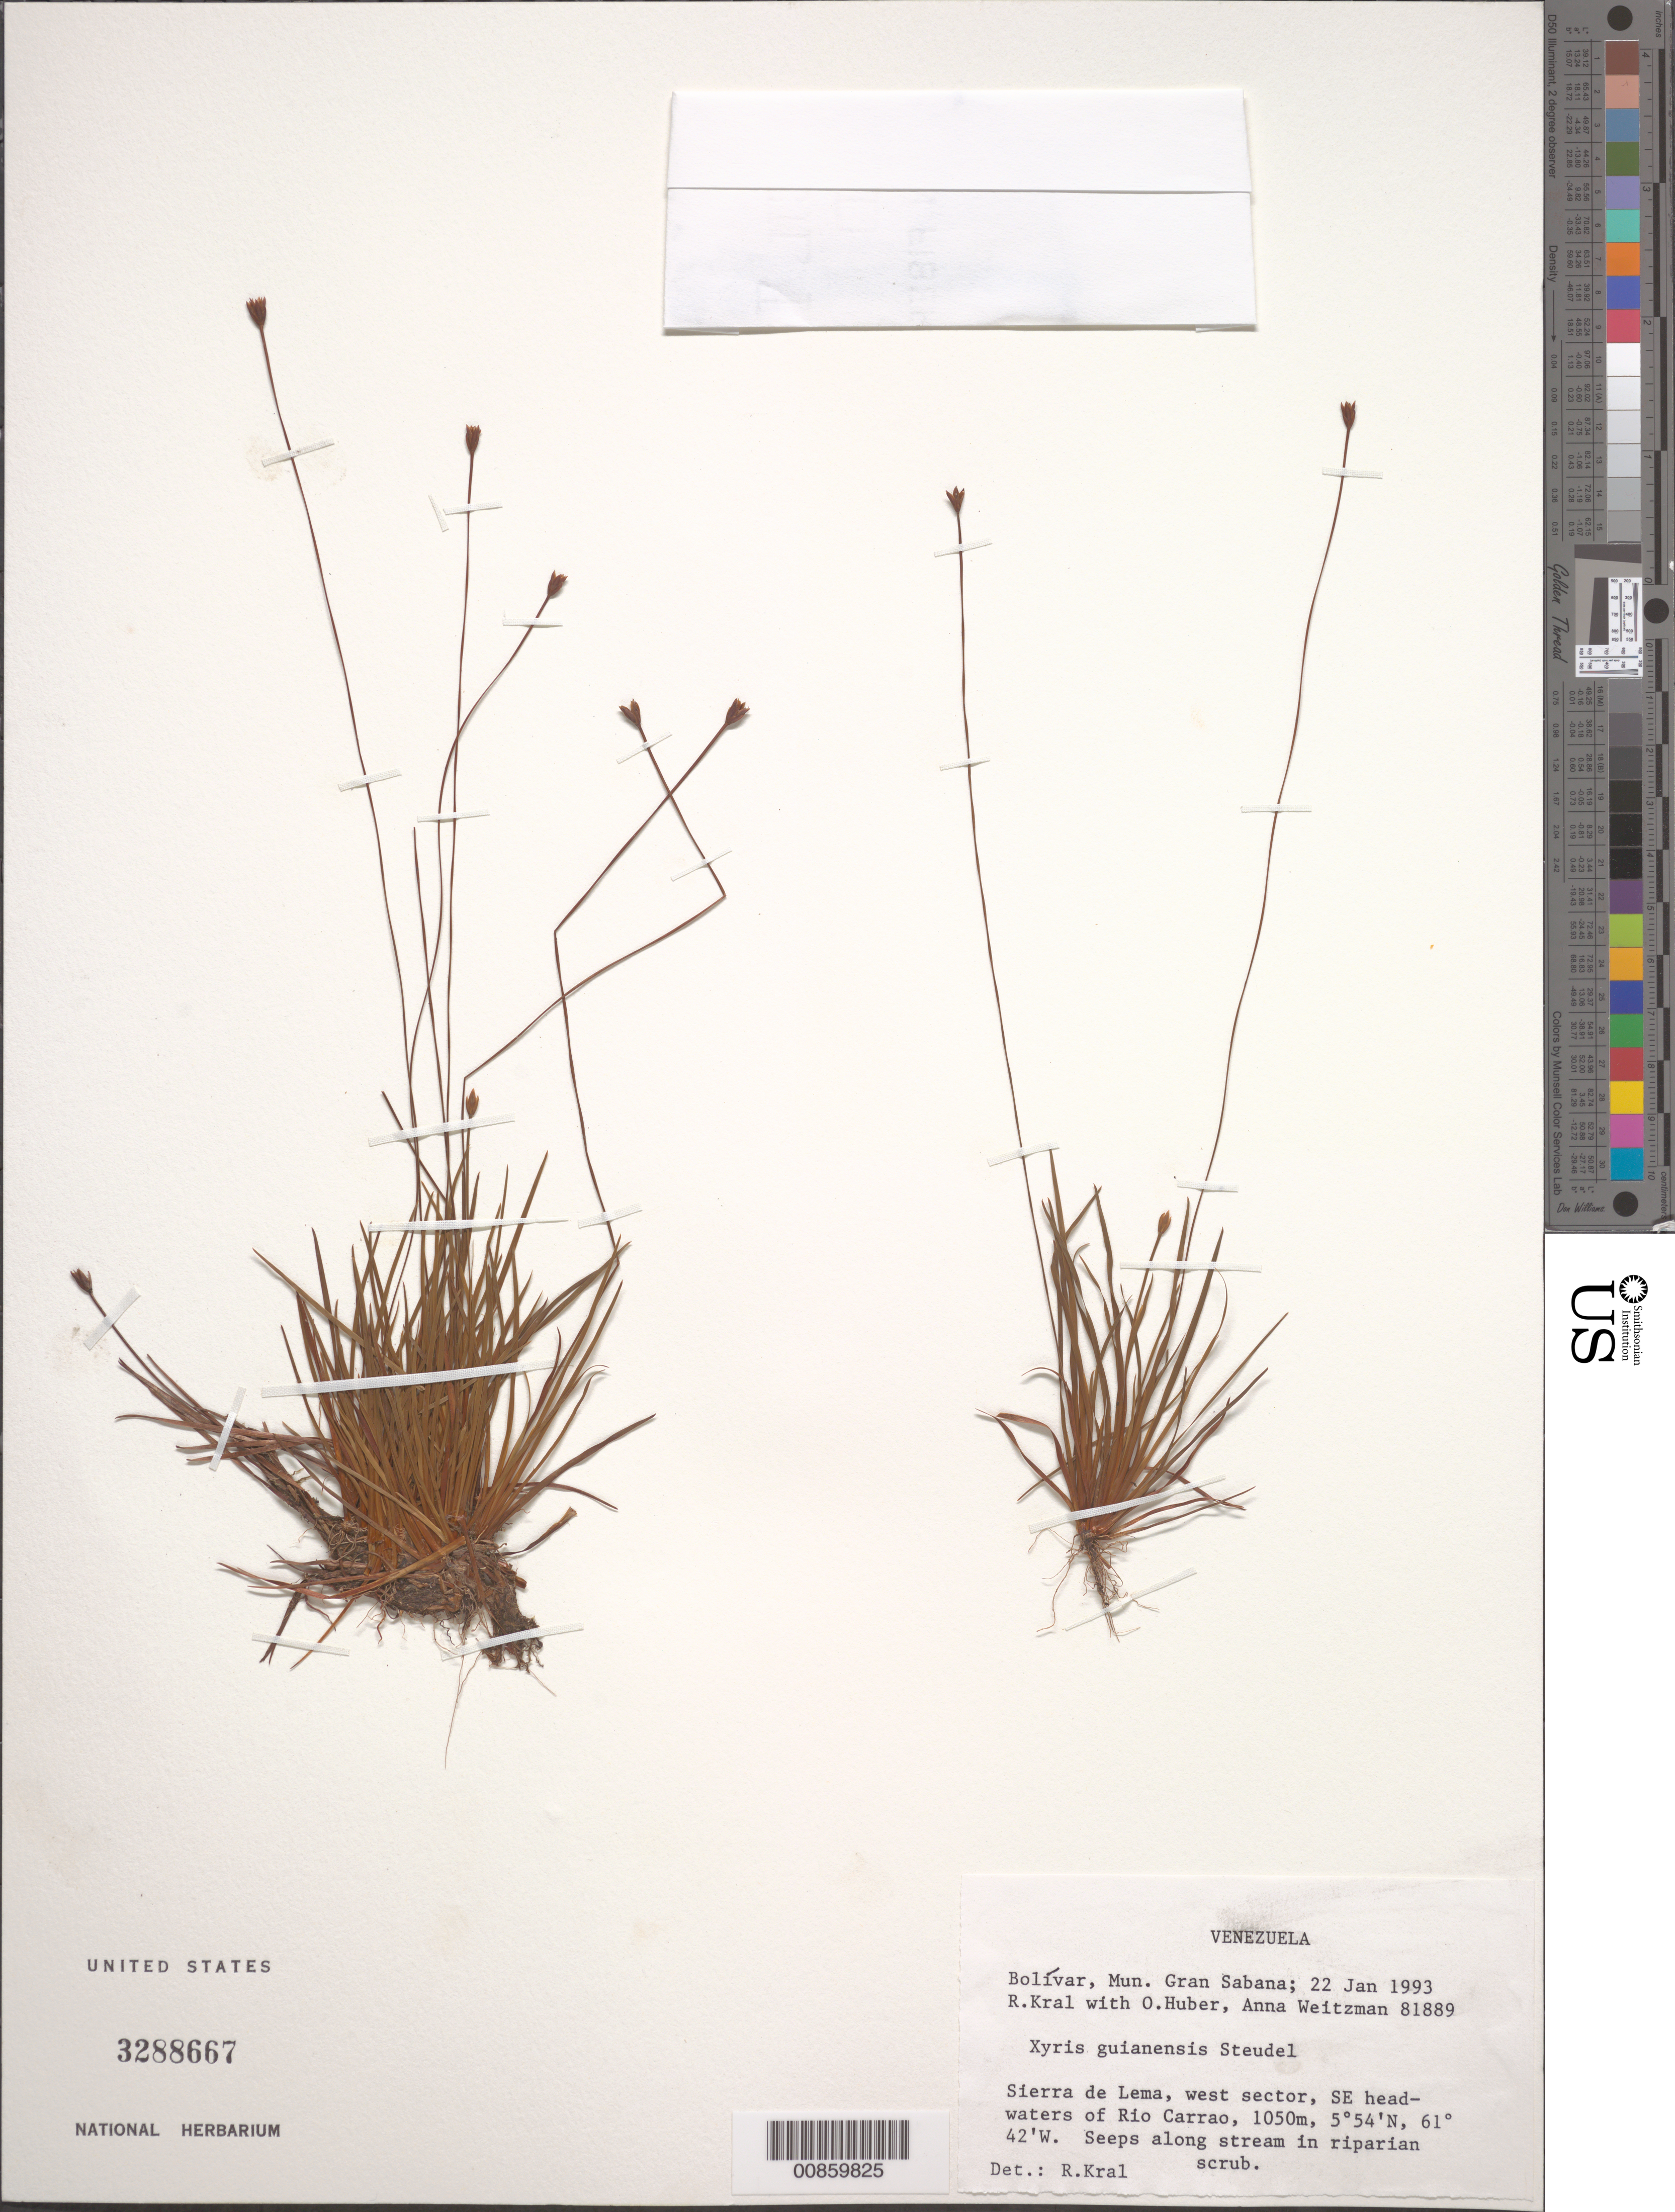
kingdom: Plantae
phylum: Tracheophyta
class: Liliopsida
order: Poales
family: Xyridaceae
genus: Xyris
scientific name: Xyris guianensis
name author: Steud.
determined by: Kral, Robert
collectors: R. Kral, O. Huber & A. L. Weitzman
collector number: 81889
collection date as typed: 22-Jan-93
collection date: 1993-01-22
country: Venezuela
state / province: Bolívar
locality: Mun. Gran Sabana; Sierra de Lema, W sector, SE headwaters of Rio Carrao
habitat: Seeps along stream in riparian scrub.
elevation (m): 1050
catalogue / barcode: US 3288667